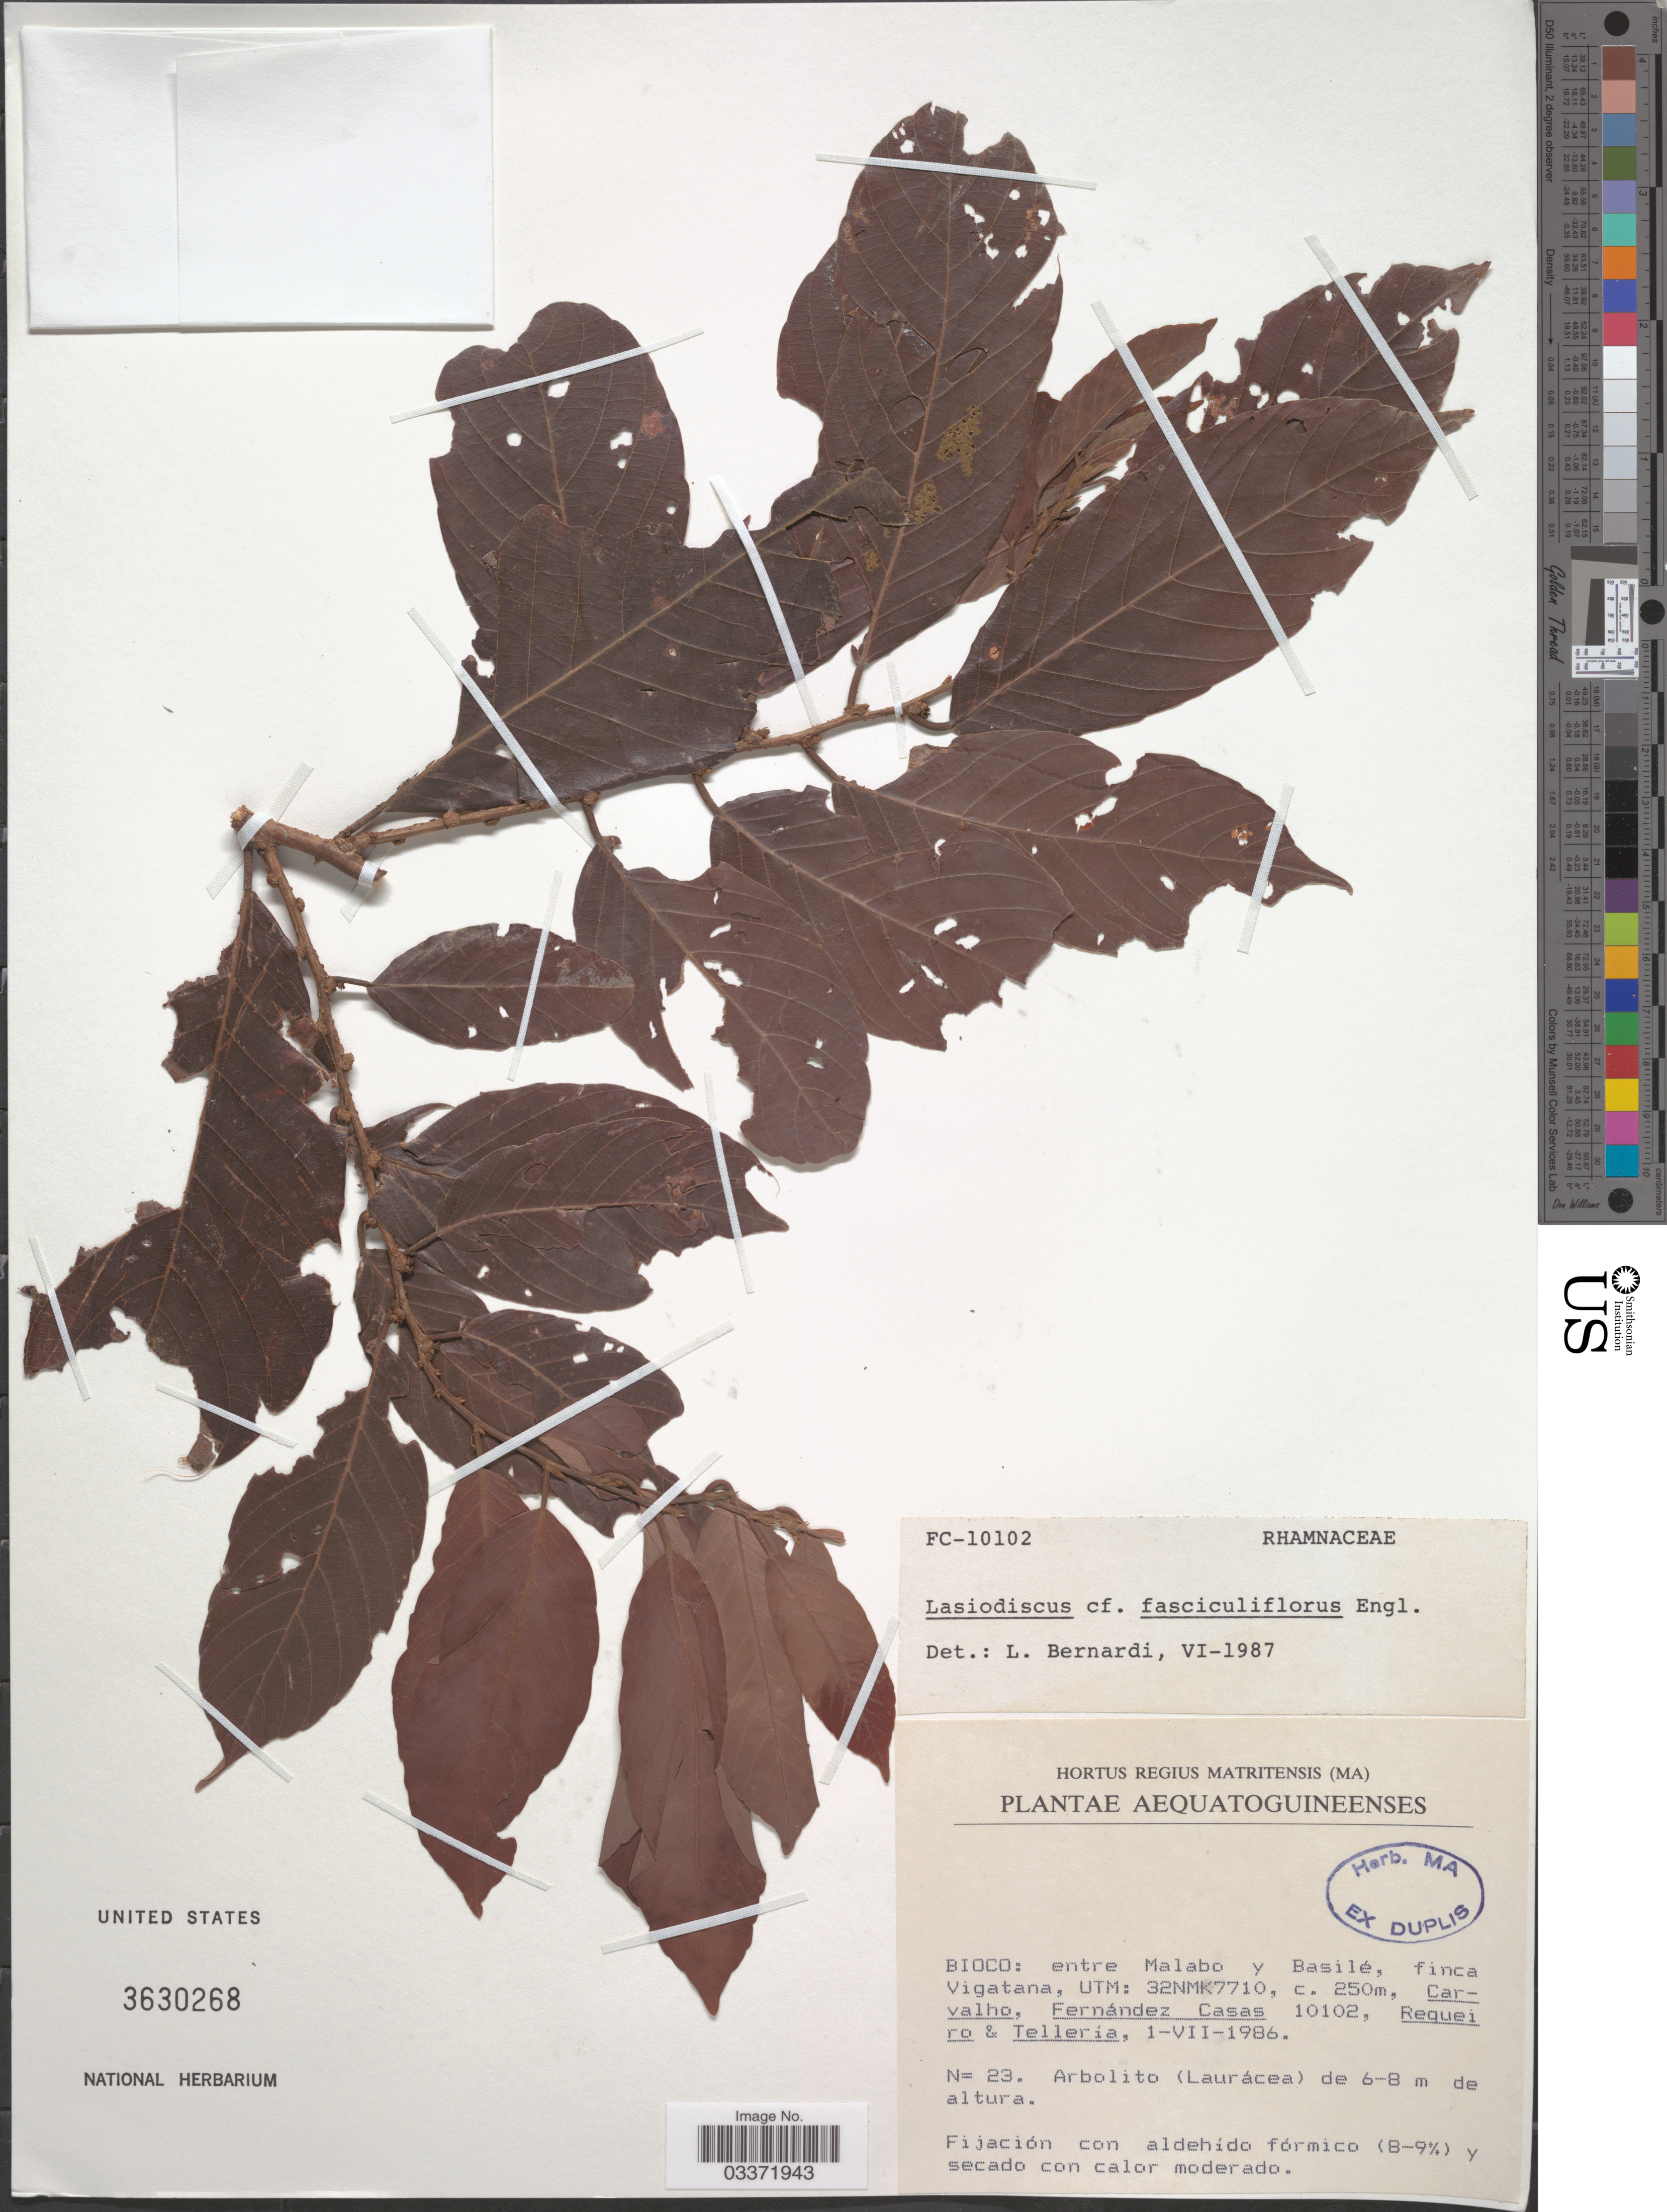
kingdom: Plantae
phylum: Tracheophyta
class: Magnoliopsida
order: Rosales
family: Rhamnaceae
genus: Lasiodiscus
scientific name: Lasiodiscus fasciculiflorus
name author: Engl.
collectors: Carvalho, --, F. Casas, Requeiro, -- & -. Telleria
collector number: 10102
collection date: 1986-07-01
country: Equatorial Guinea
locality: Aequatoguineenses. Bioco: entre Malabo y Basilé, finca Vigatana, UTM: 32NMK7710.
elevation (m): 250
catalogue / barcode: US 3630268